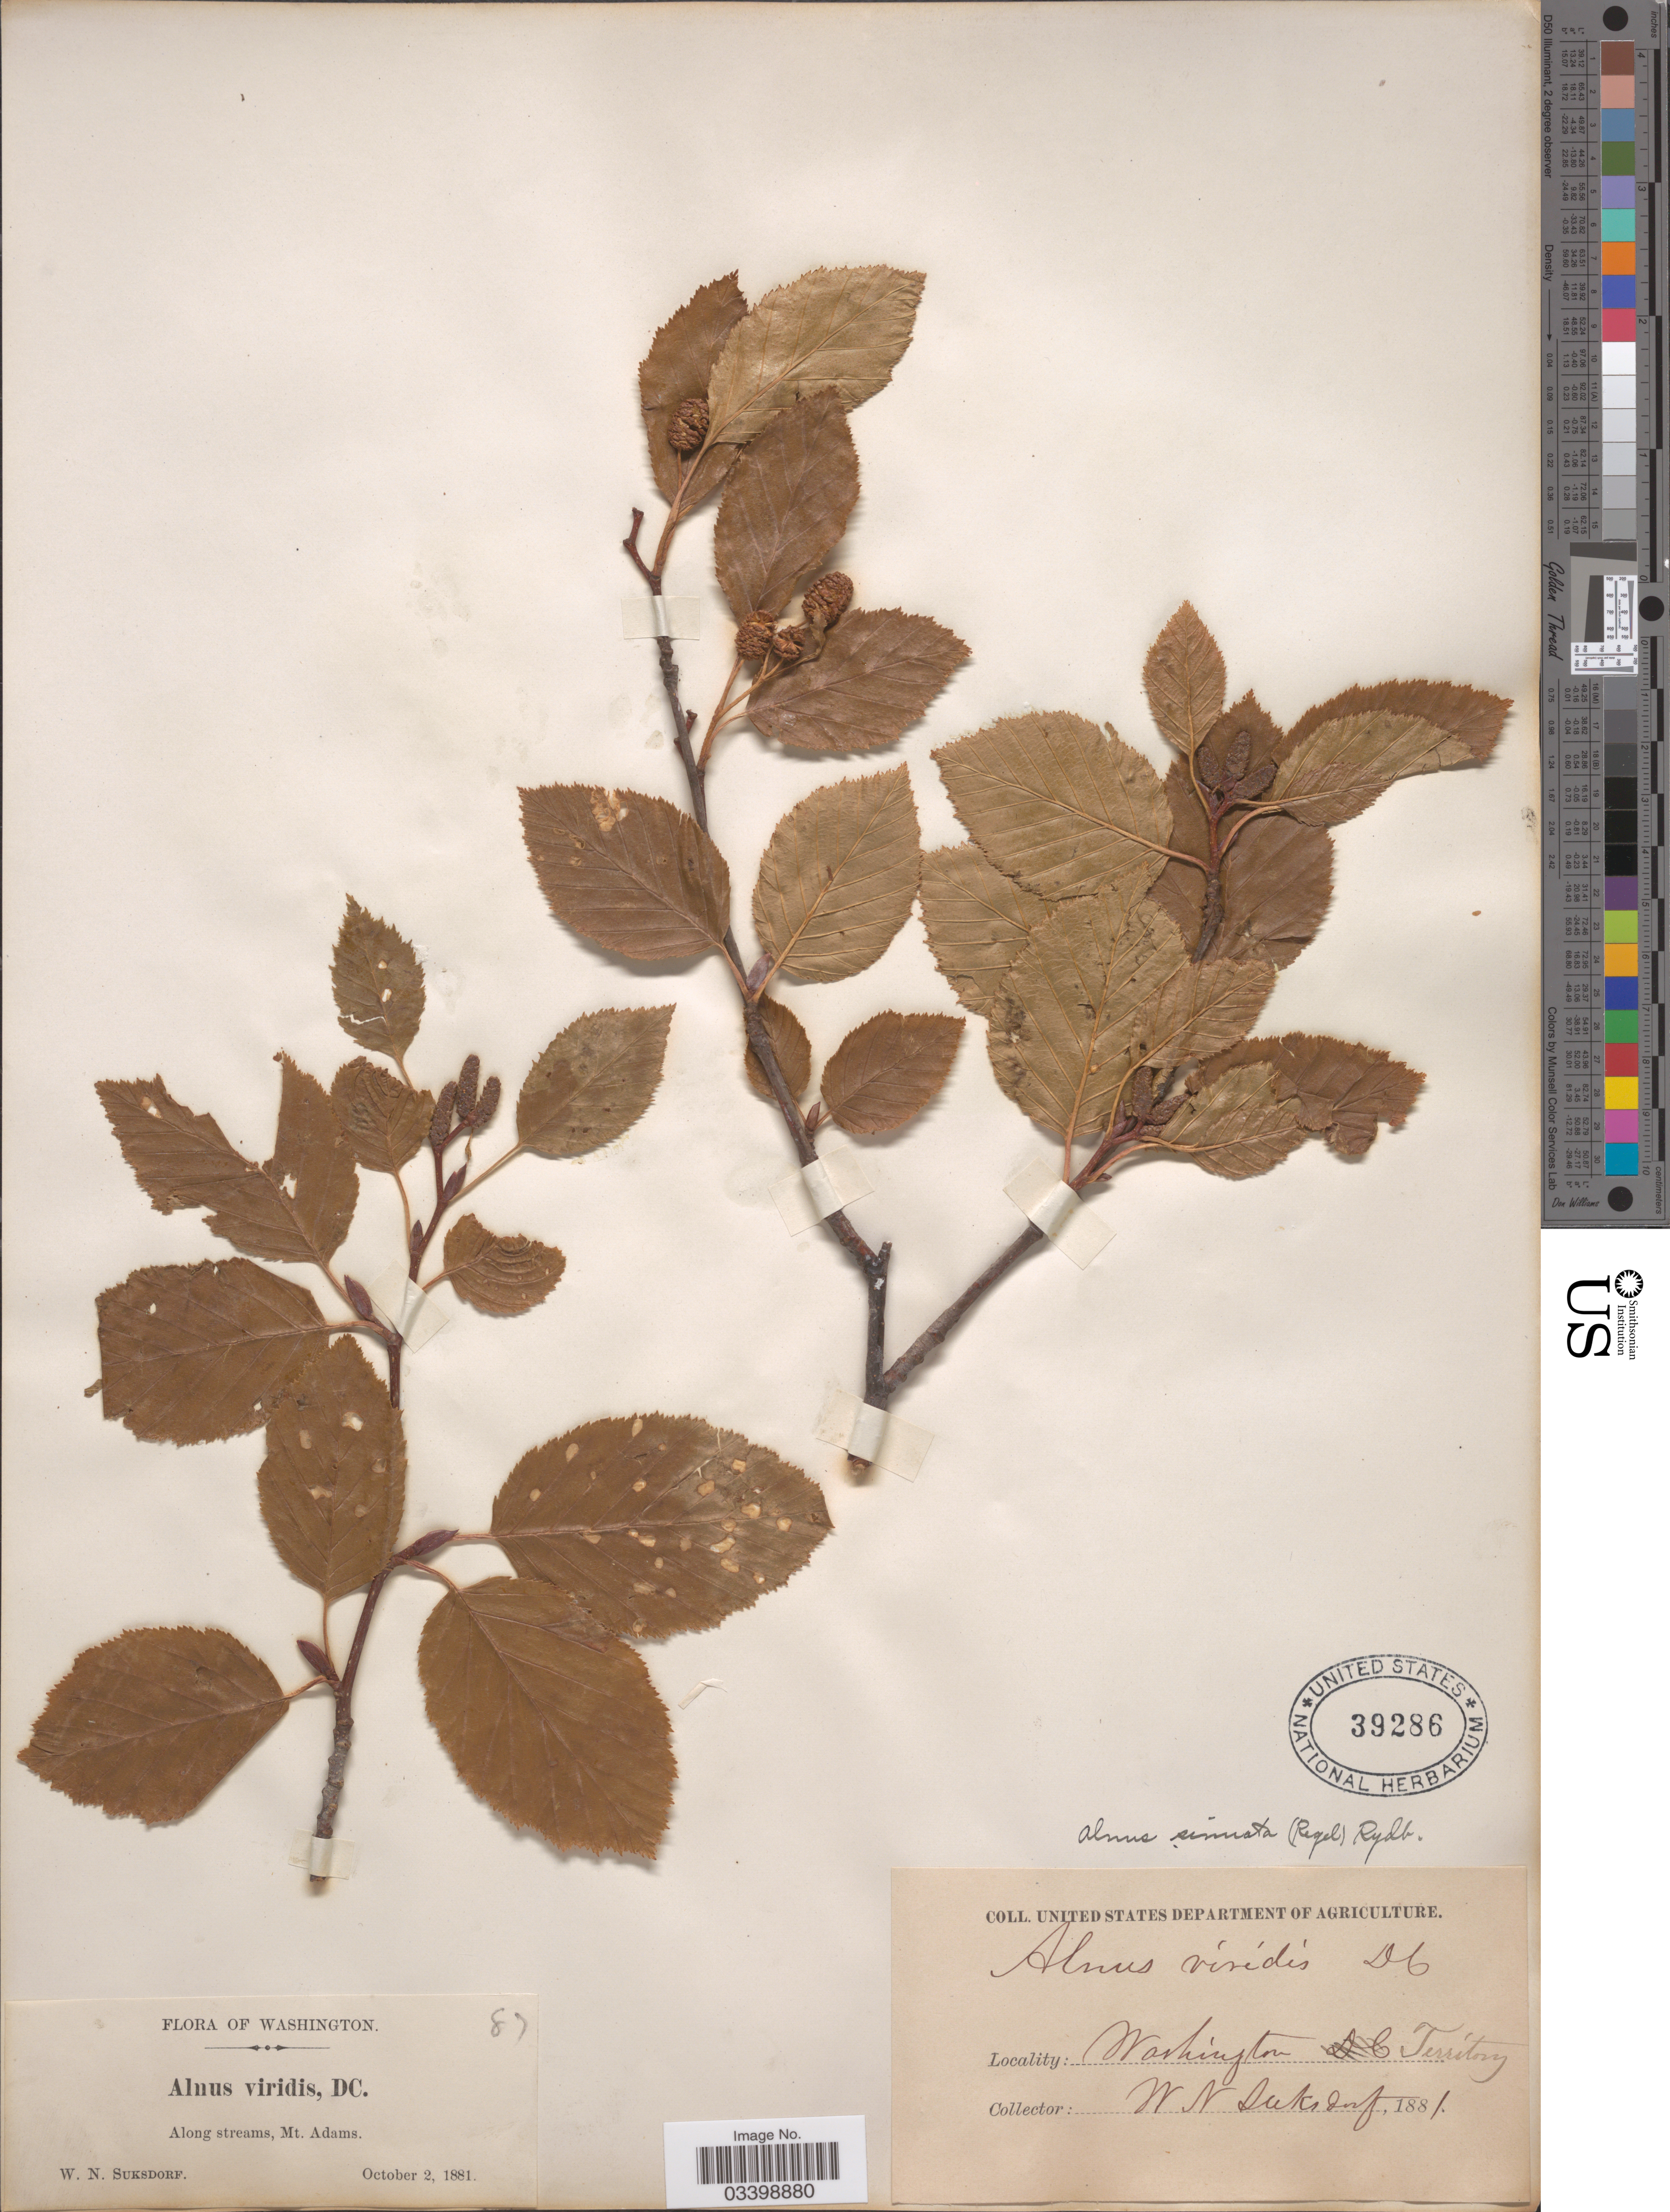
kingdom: Plantae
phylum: Tracheophyta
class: Magnoliopsida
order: Fagales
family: Betulaceae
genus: Alnus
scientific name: Alnus viridis subsp. sinuata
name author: Regel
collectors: W. N. Suksdorf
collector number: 87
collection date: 1881-10-02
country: United States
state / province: Washington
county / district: Yakima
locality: Washington Territory. Along streams, Mt. Adams.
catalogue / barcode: US 39286